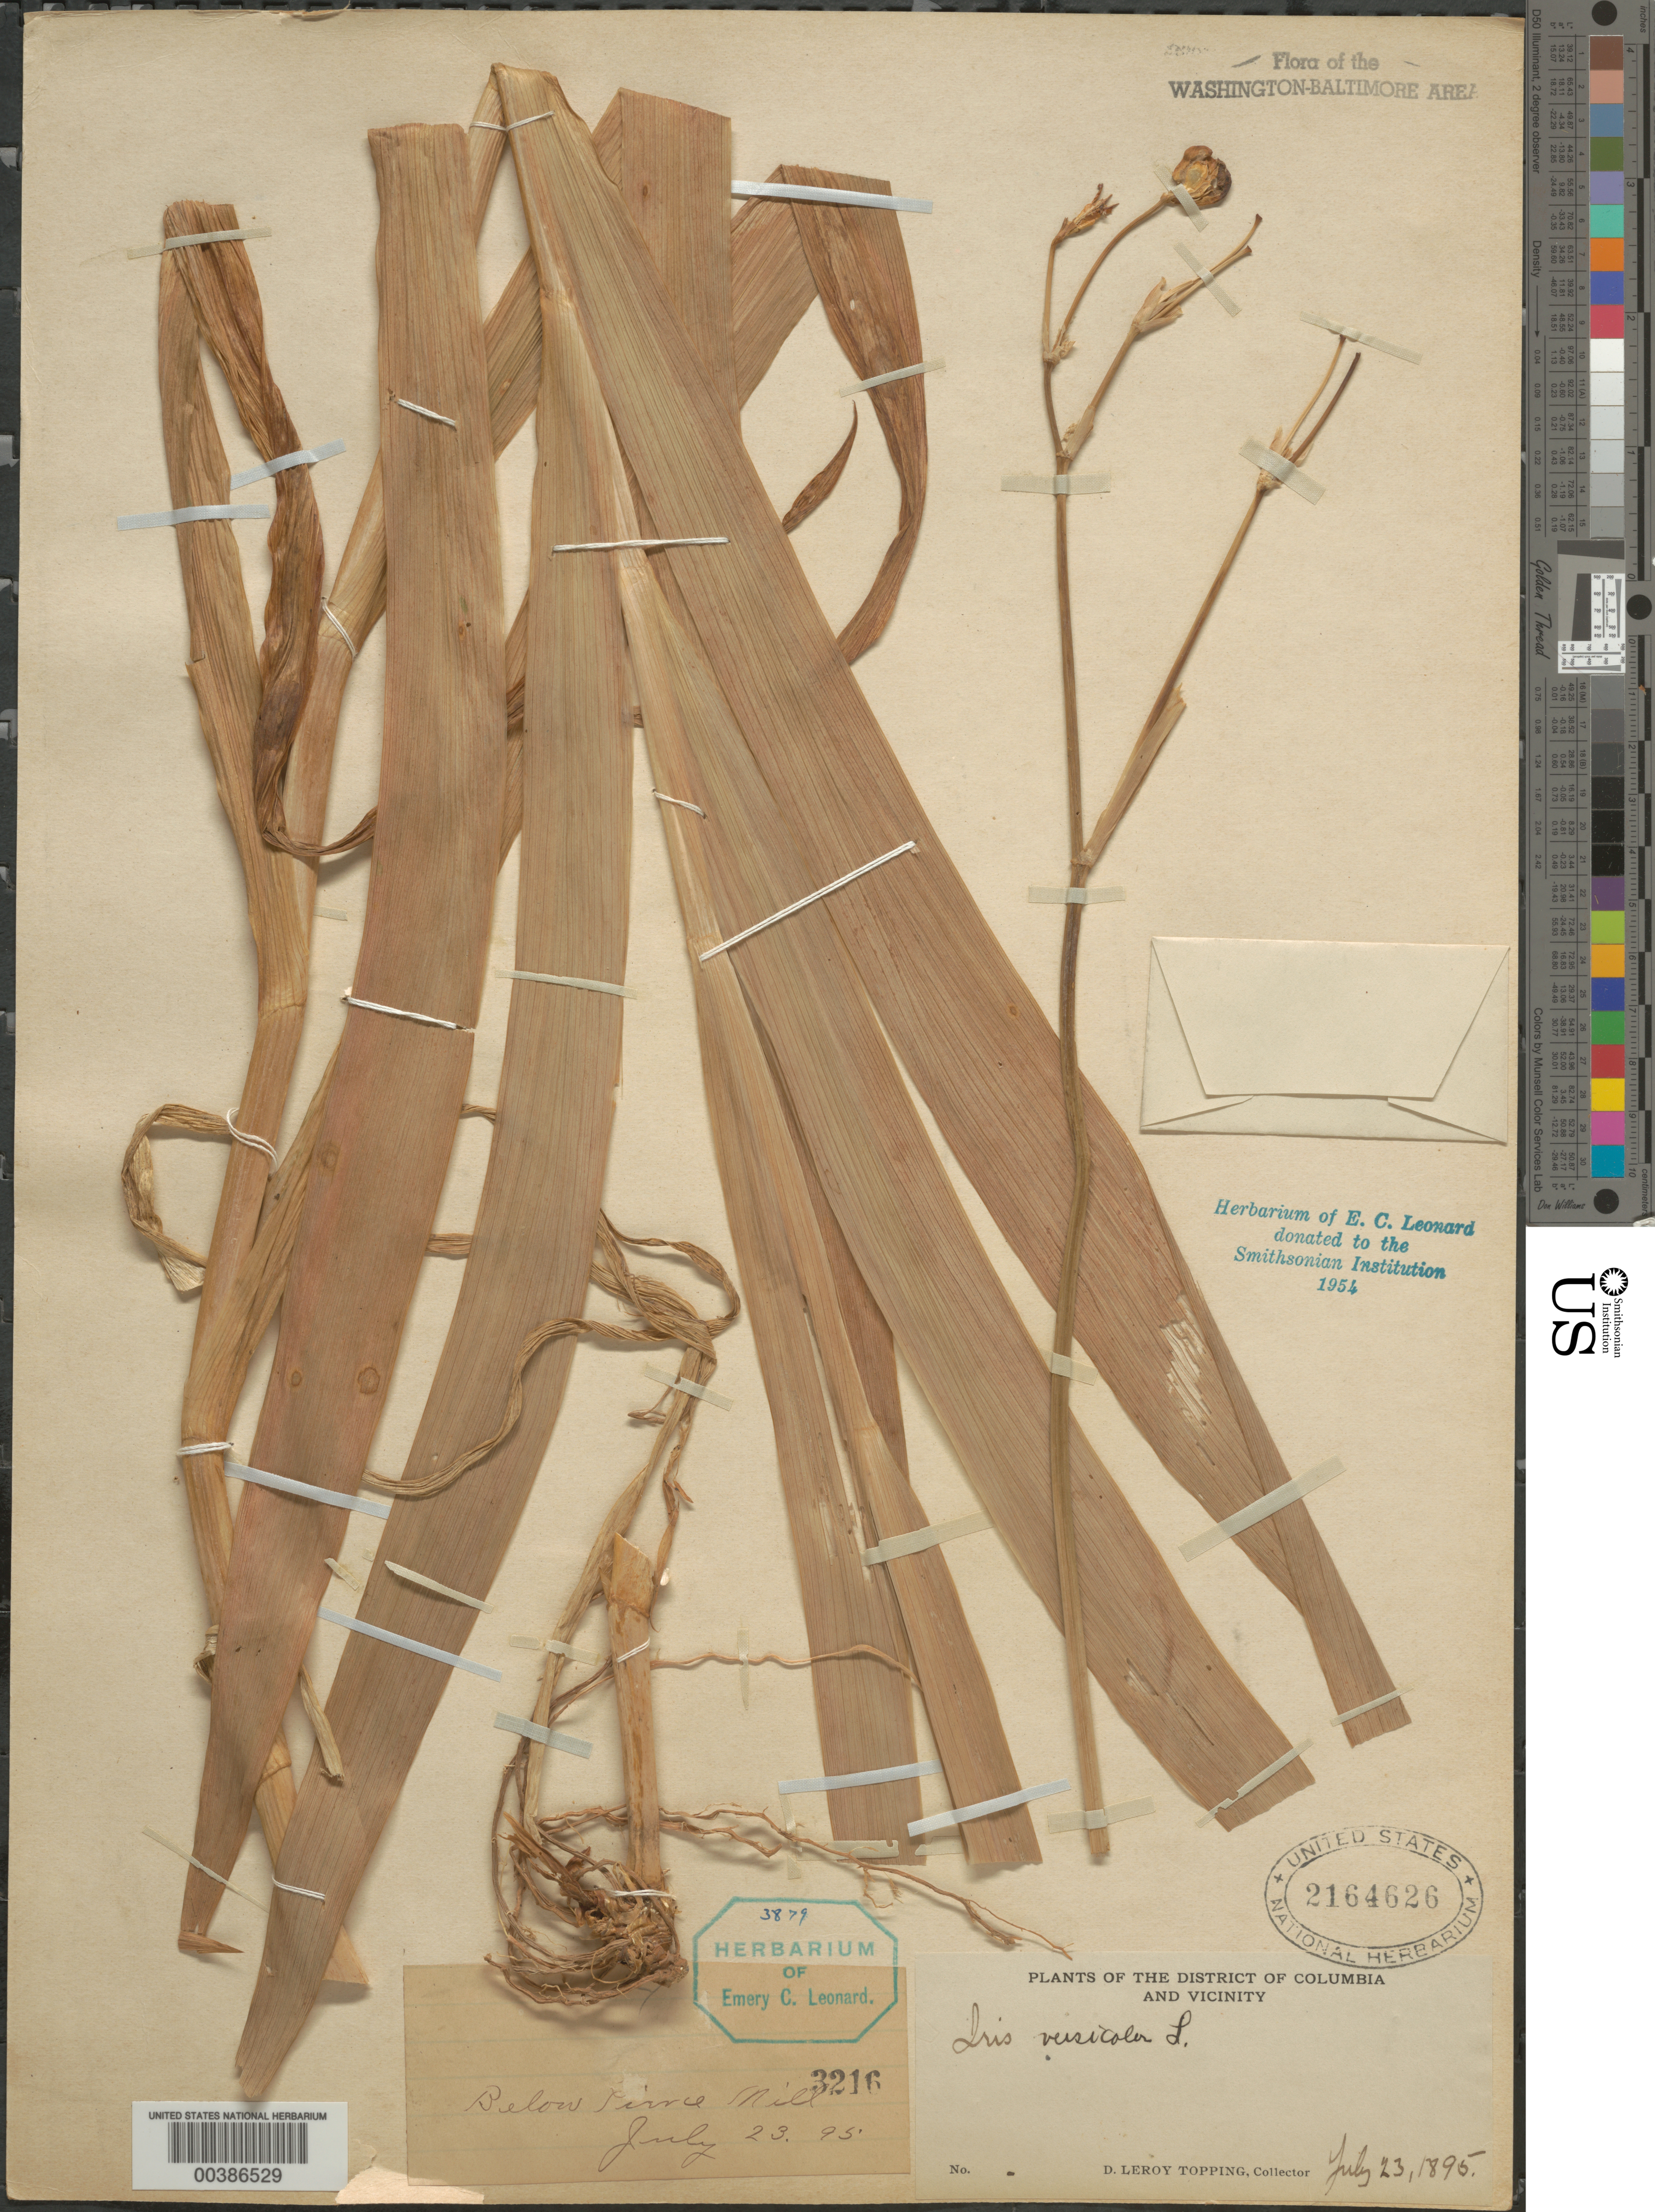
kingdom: Plantae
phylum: Tracheophyta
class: Liliopsida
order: Asparagales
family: Iridaceae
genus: Iris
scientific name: Iris versicolor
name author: L.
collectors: D. L. Topping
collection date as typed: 23 Jul 1895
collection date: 1895-07-23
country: United States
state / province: District of Columbia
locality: Below Pierce Mill Rock Creek Park and vicinity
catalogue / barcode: US 2164626